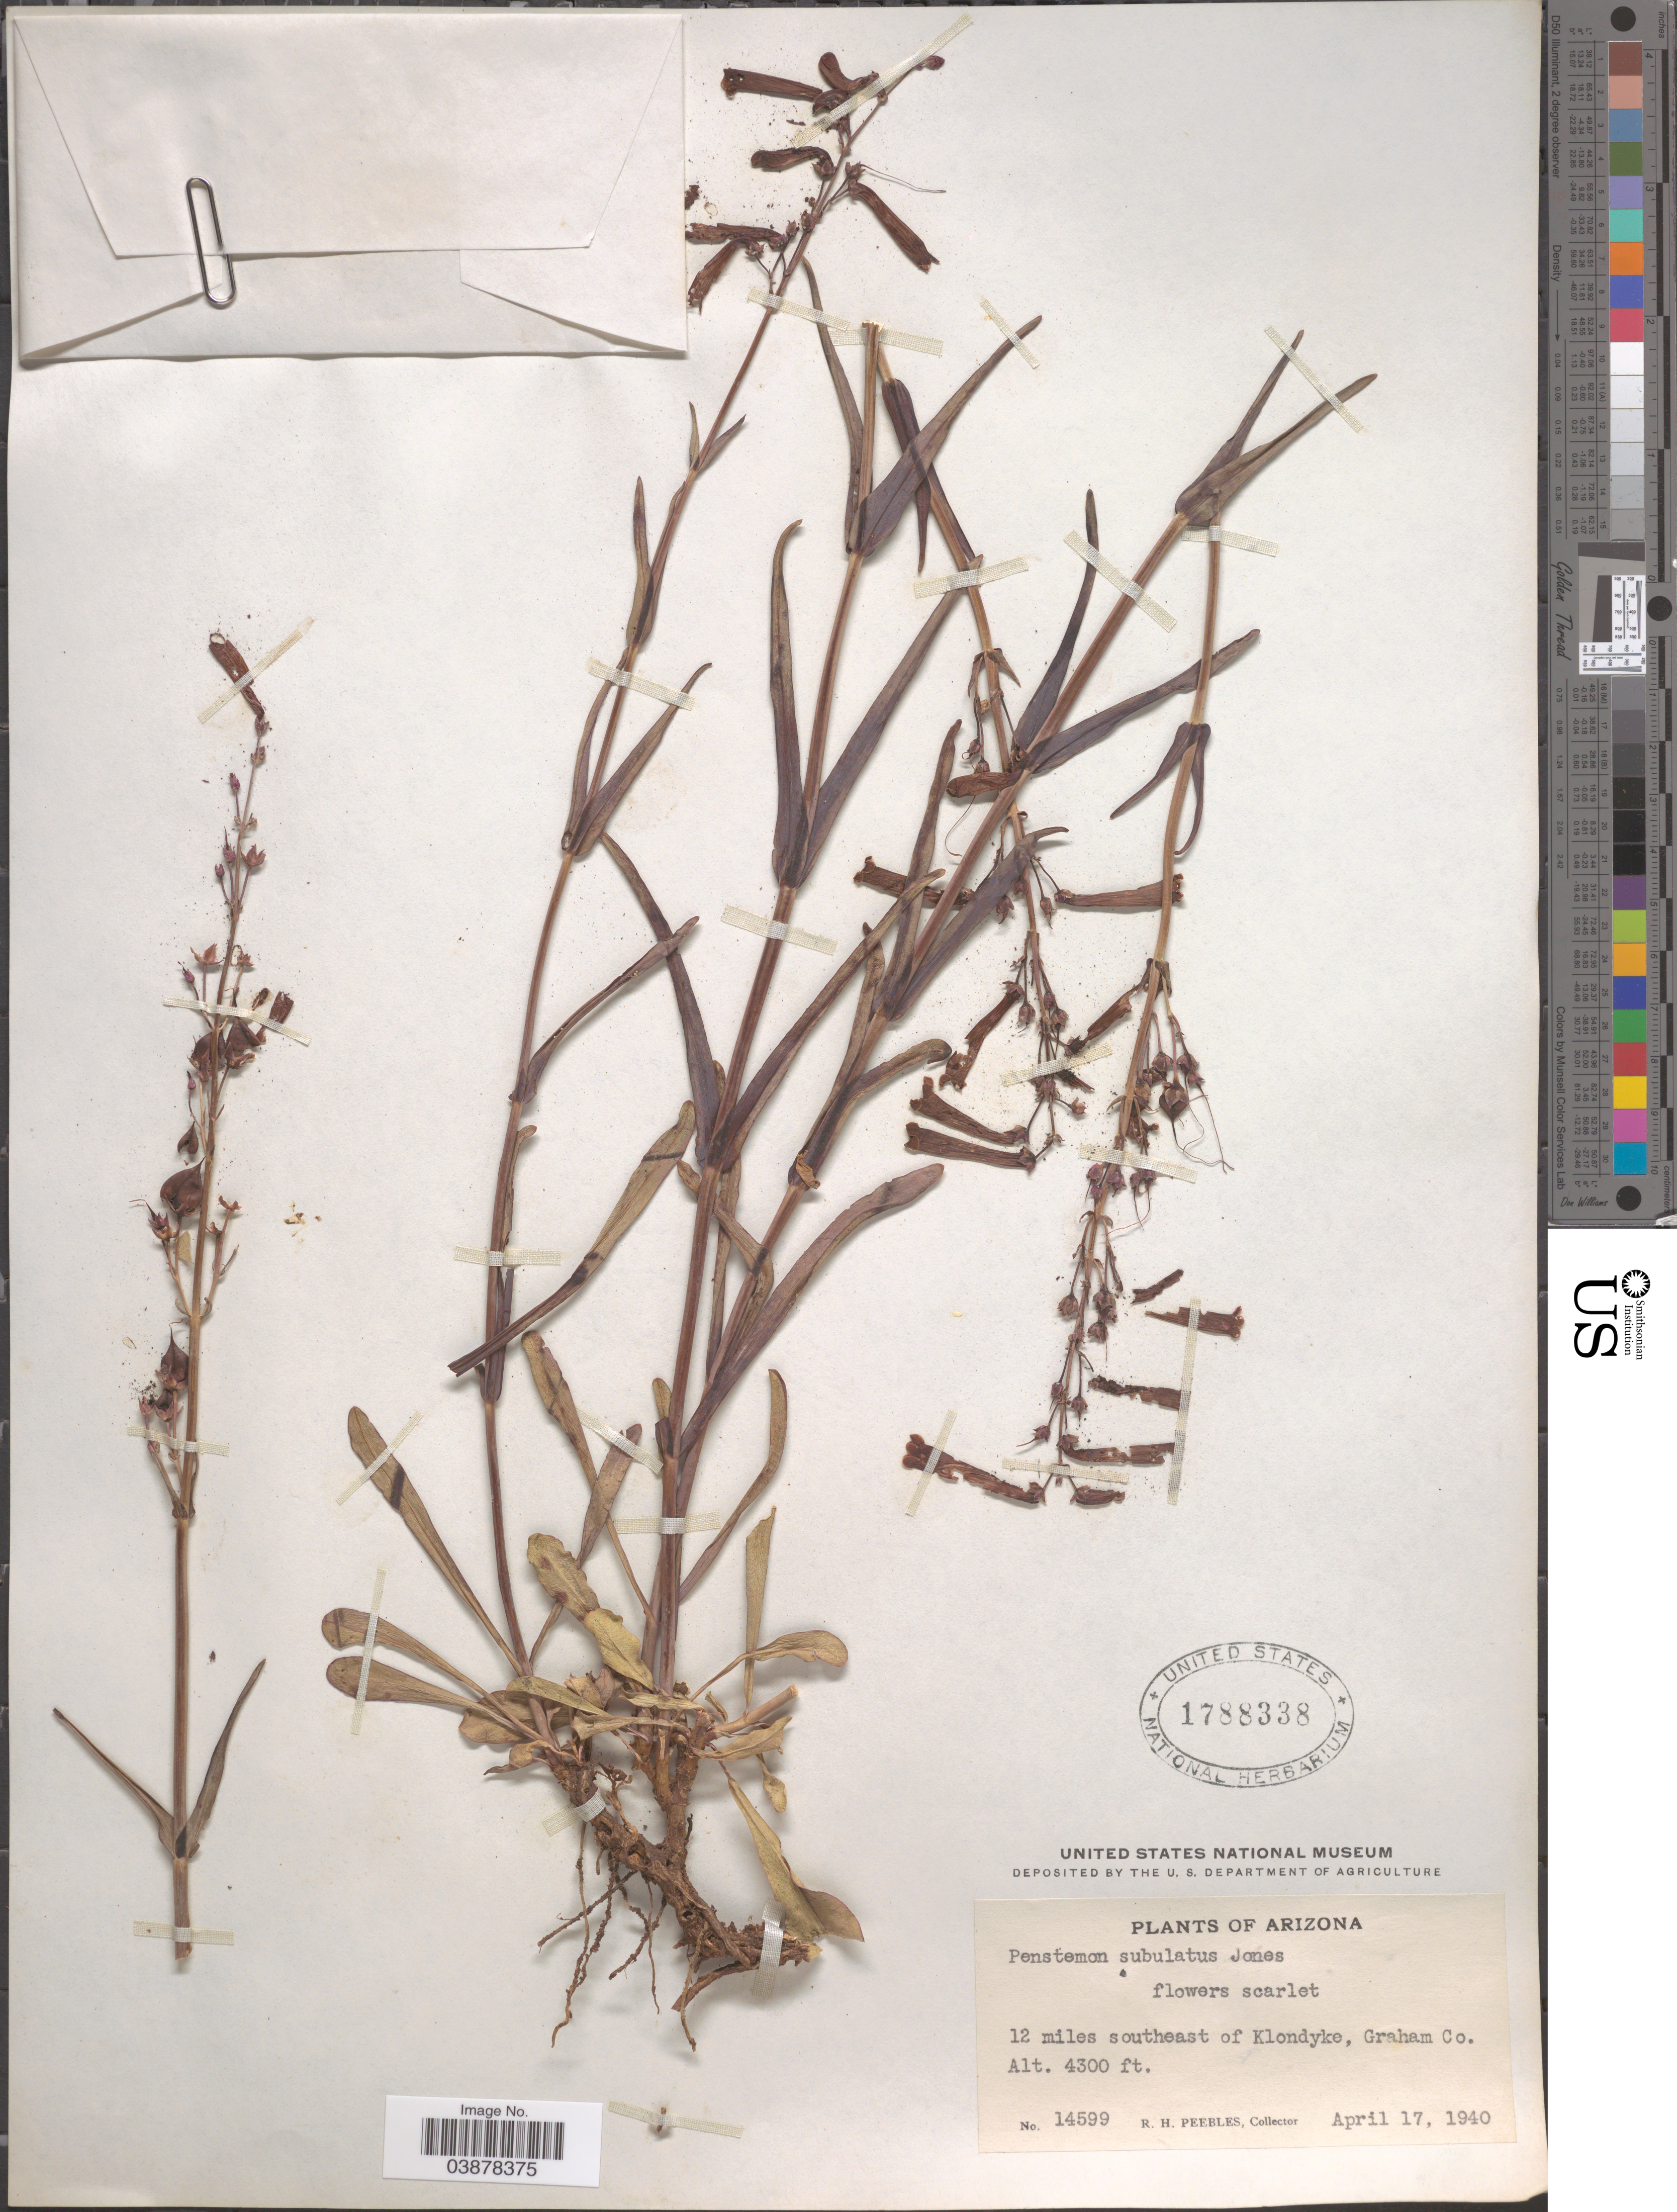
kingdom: Plantae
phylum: Tracheophyta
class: Magnoliopsida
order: Lamiales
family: Plantaginaceae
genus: Penstemon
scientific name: Penstemon subulatus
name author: M.E. Jones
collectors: R. H. Peebles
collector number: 14599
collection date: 1940-04-17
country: United States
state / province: Arizona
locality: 12 miles southeast of Klondyke, Graham Co.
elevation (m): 1311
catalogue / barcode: US 1788338